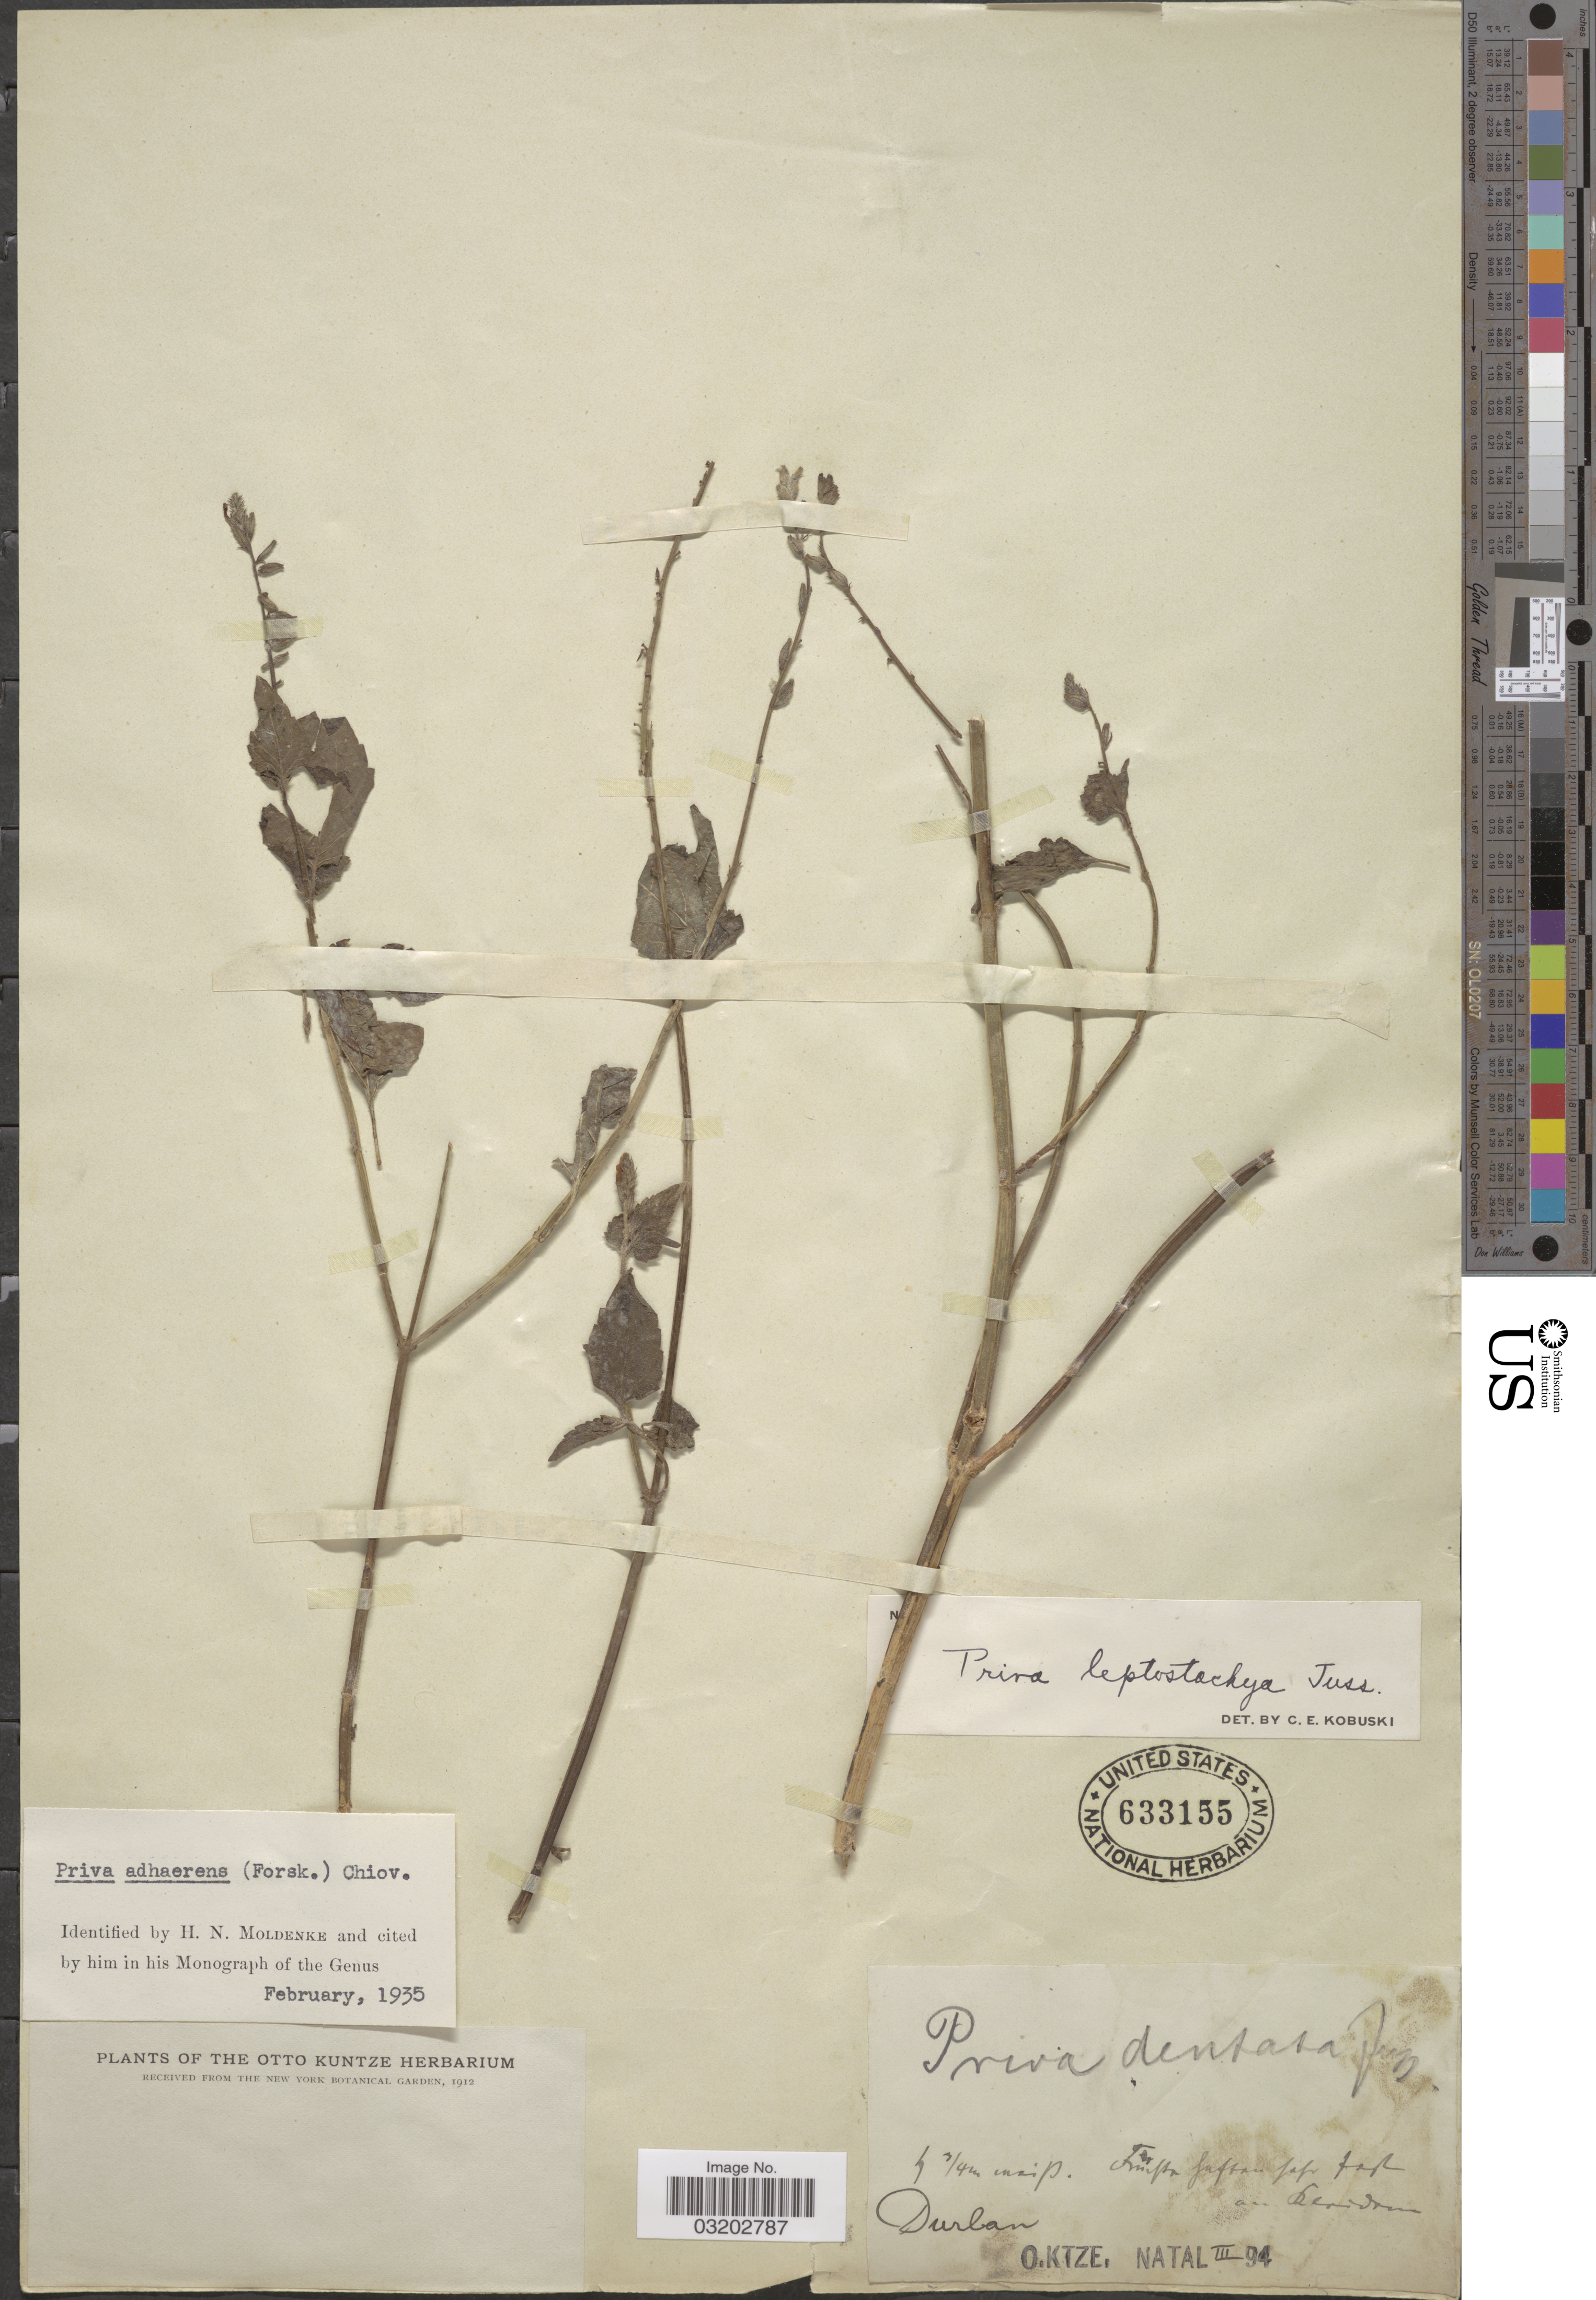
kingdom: Plantae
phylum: Tracheophyta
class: Magnoliopsida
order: Lamiales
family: Verbenaceae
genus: Priva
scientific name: Priva adhaerens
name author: (Forssk.) Chiov.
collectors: O. Ktze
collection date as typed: Transcribed d/m/y: /3/94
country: South Africa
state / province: KwaZulu-Natal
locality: Natal. Durban.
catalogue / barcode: US 633155